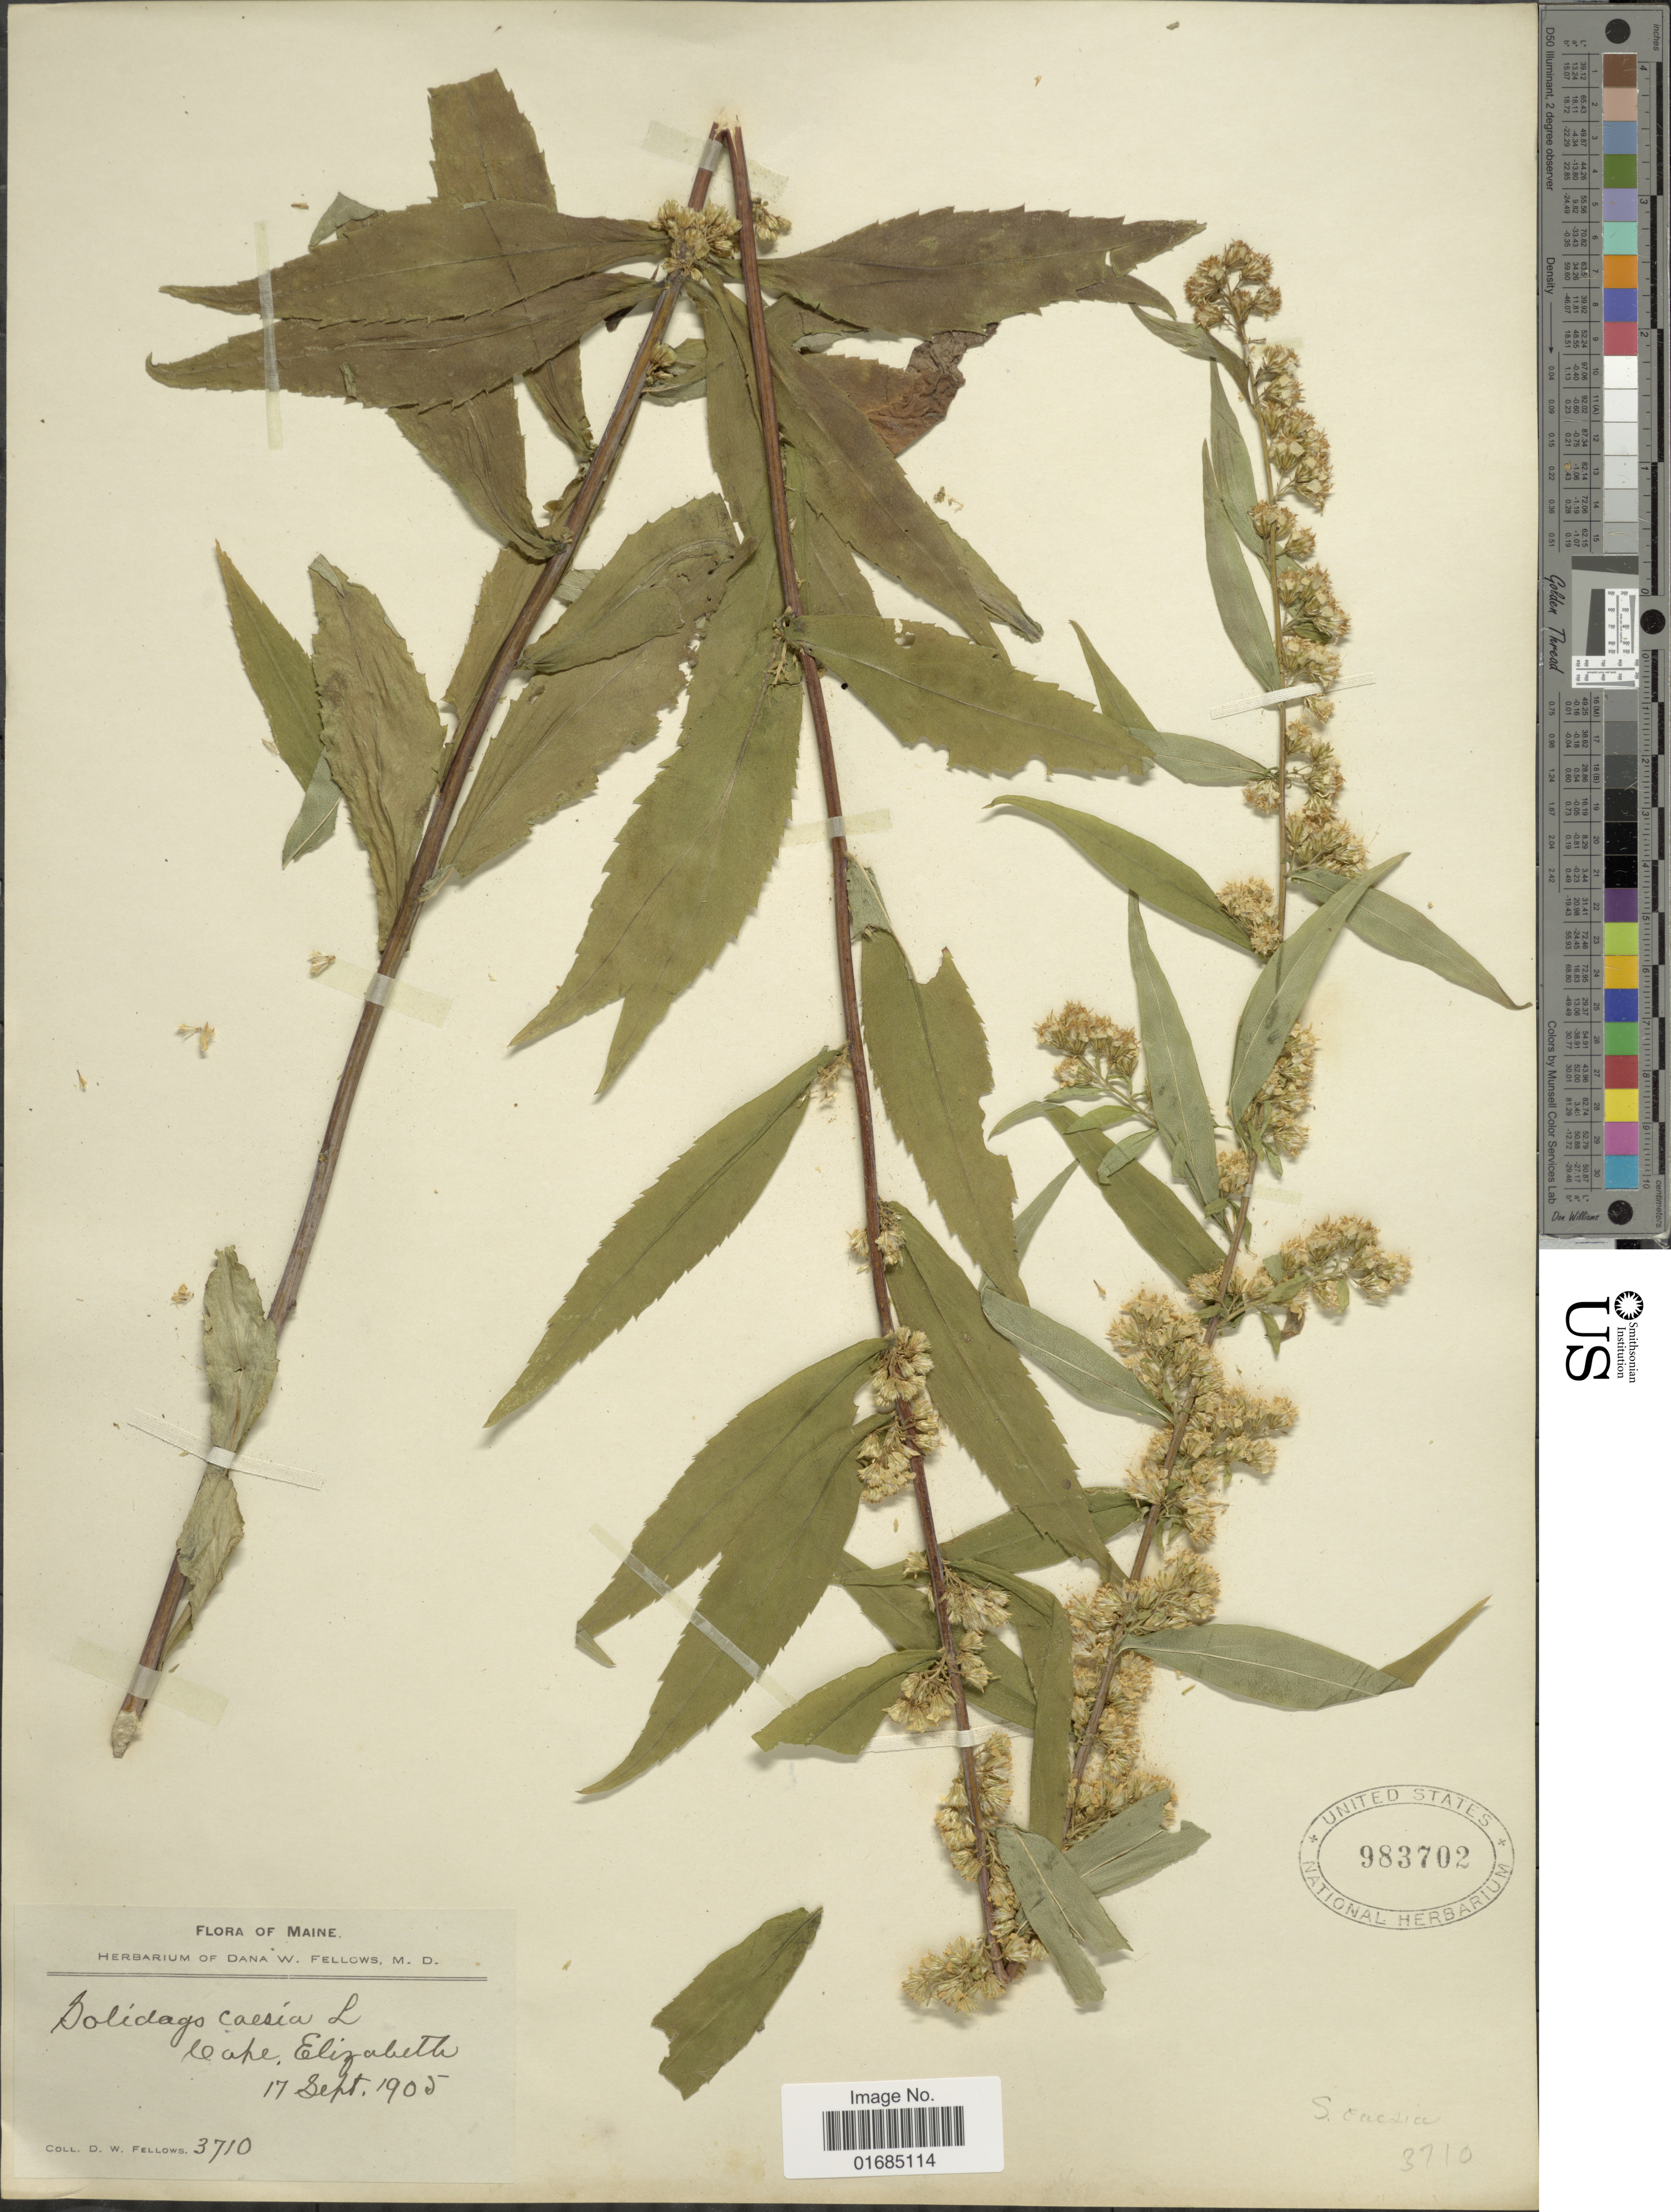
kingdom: Plantae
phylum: Tracheophyta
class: Magnoliopsida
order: Asterales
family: Asteraceae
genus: Solidago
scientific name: Solidago caesia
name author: L.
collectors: D. W. Fellows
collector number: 3710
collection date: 1905-09-17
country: United States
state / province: Maine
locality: Maine, Cape, Elizabeth.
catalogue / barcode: US 983702